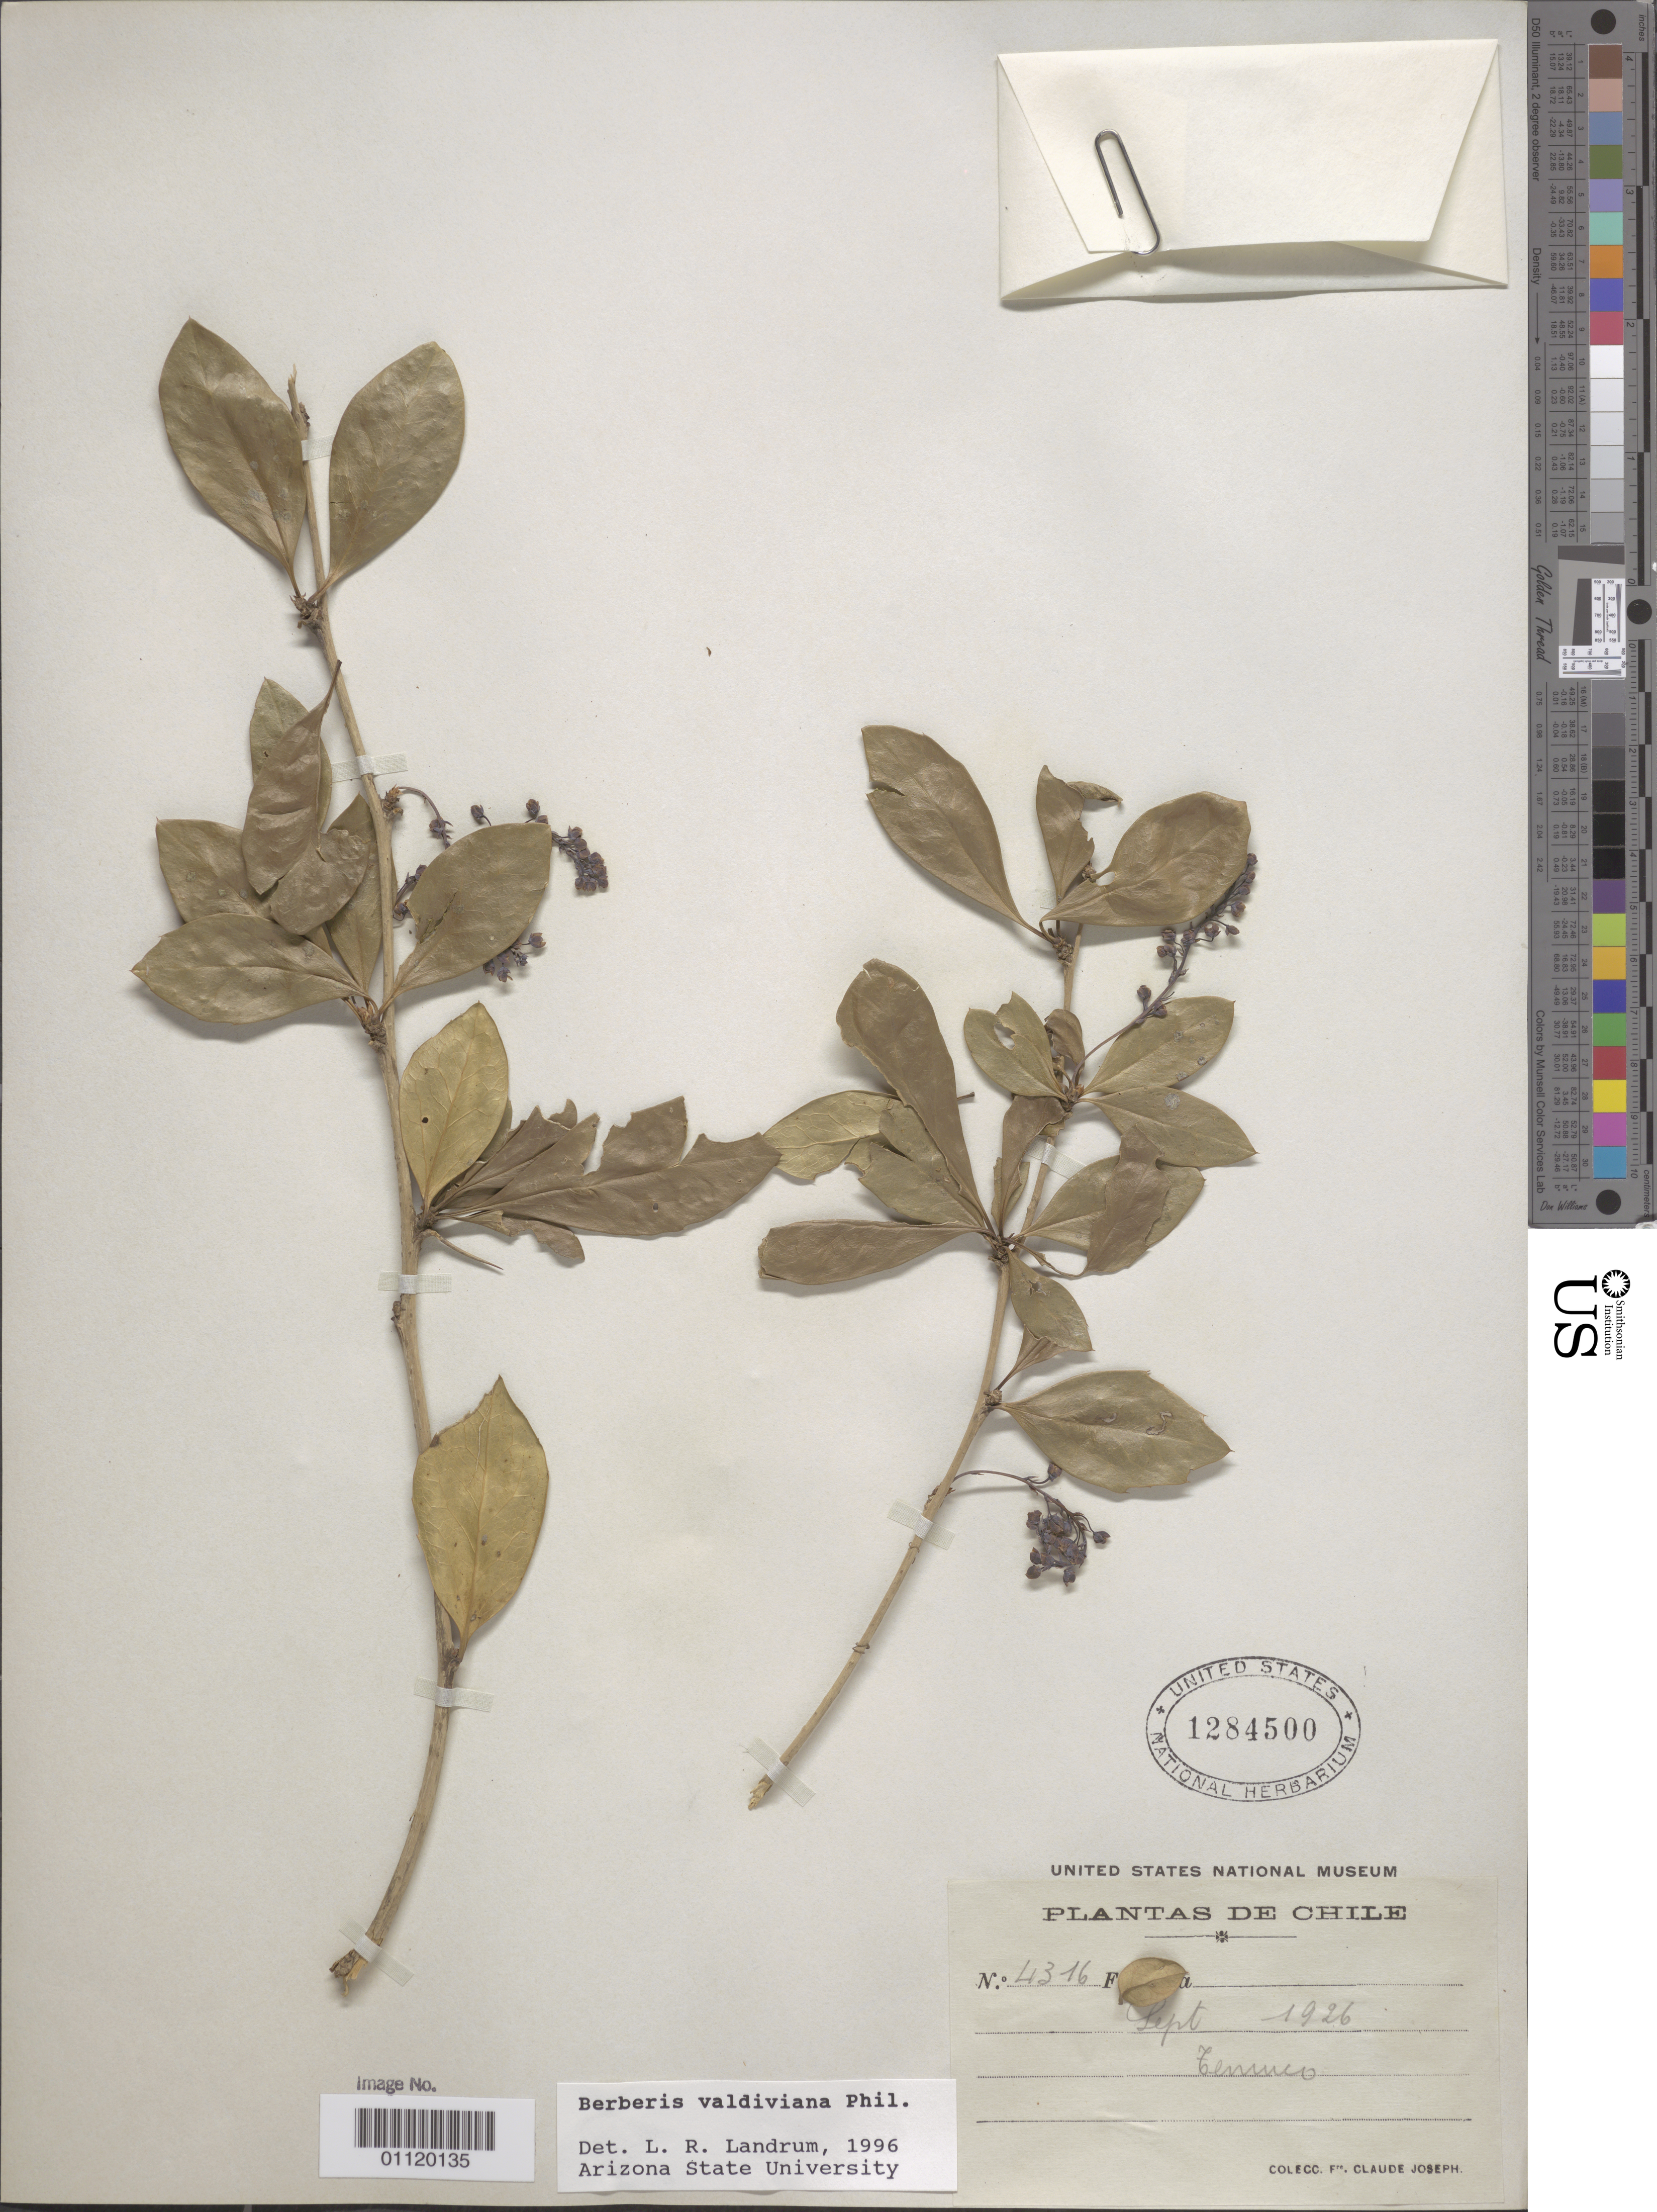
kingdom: Plantae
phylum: Tracheophyta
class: Magnoliopsida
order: Ranunculales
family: Berberidaceae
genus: Berberis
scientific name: Berberis valdiviana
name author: Phil.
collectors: C. Joseph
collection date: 1926-09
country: Chile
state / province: Araucanía (IX)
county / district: Cautin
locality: Temuco.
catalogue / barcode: US 1284500